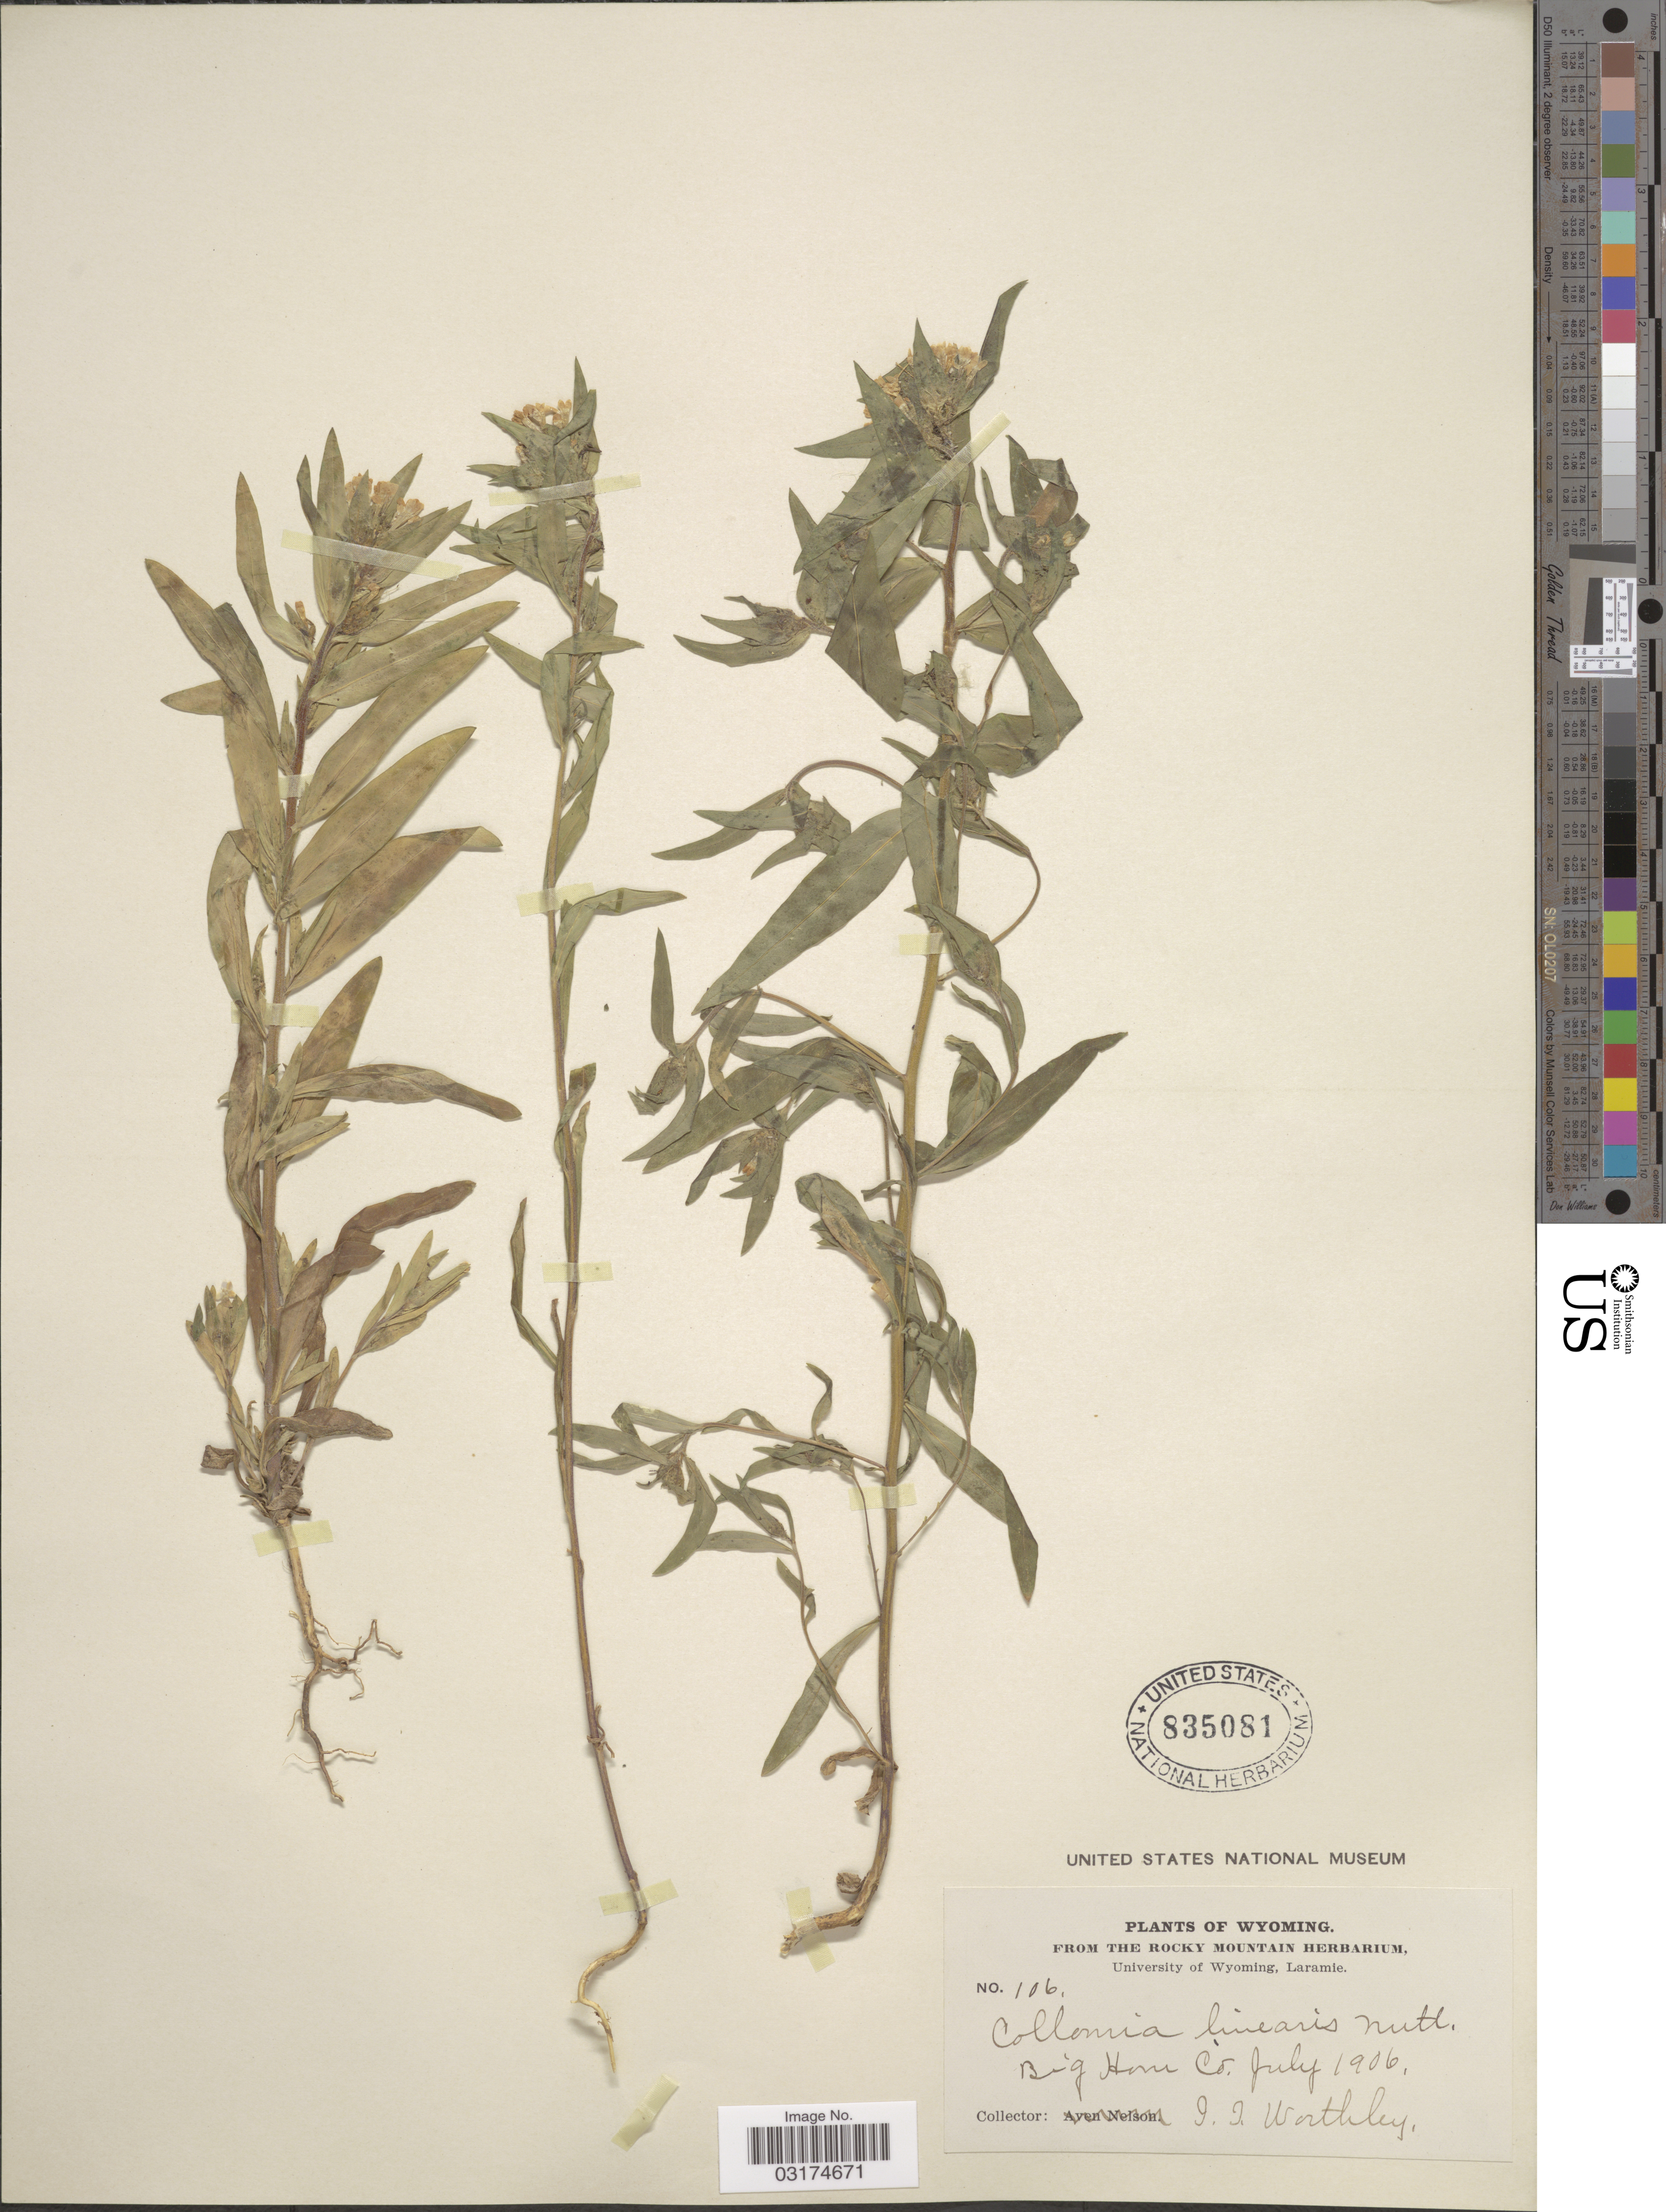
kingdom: Plantae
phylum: Tracheophyta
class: Magnoliopsida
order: Ericales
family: Polemoniaceae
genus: Collomia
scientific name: Collomia linearis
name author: Nutt.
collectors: J. Worthley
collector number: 106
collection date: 1906-07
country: United States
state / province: Wyoming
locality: Big Horn Co. Rocky Mountain. Laramie.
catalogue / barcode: US 835081